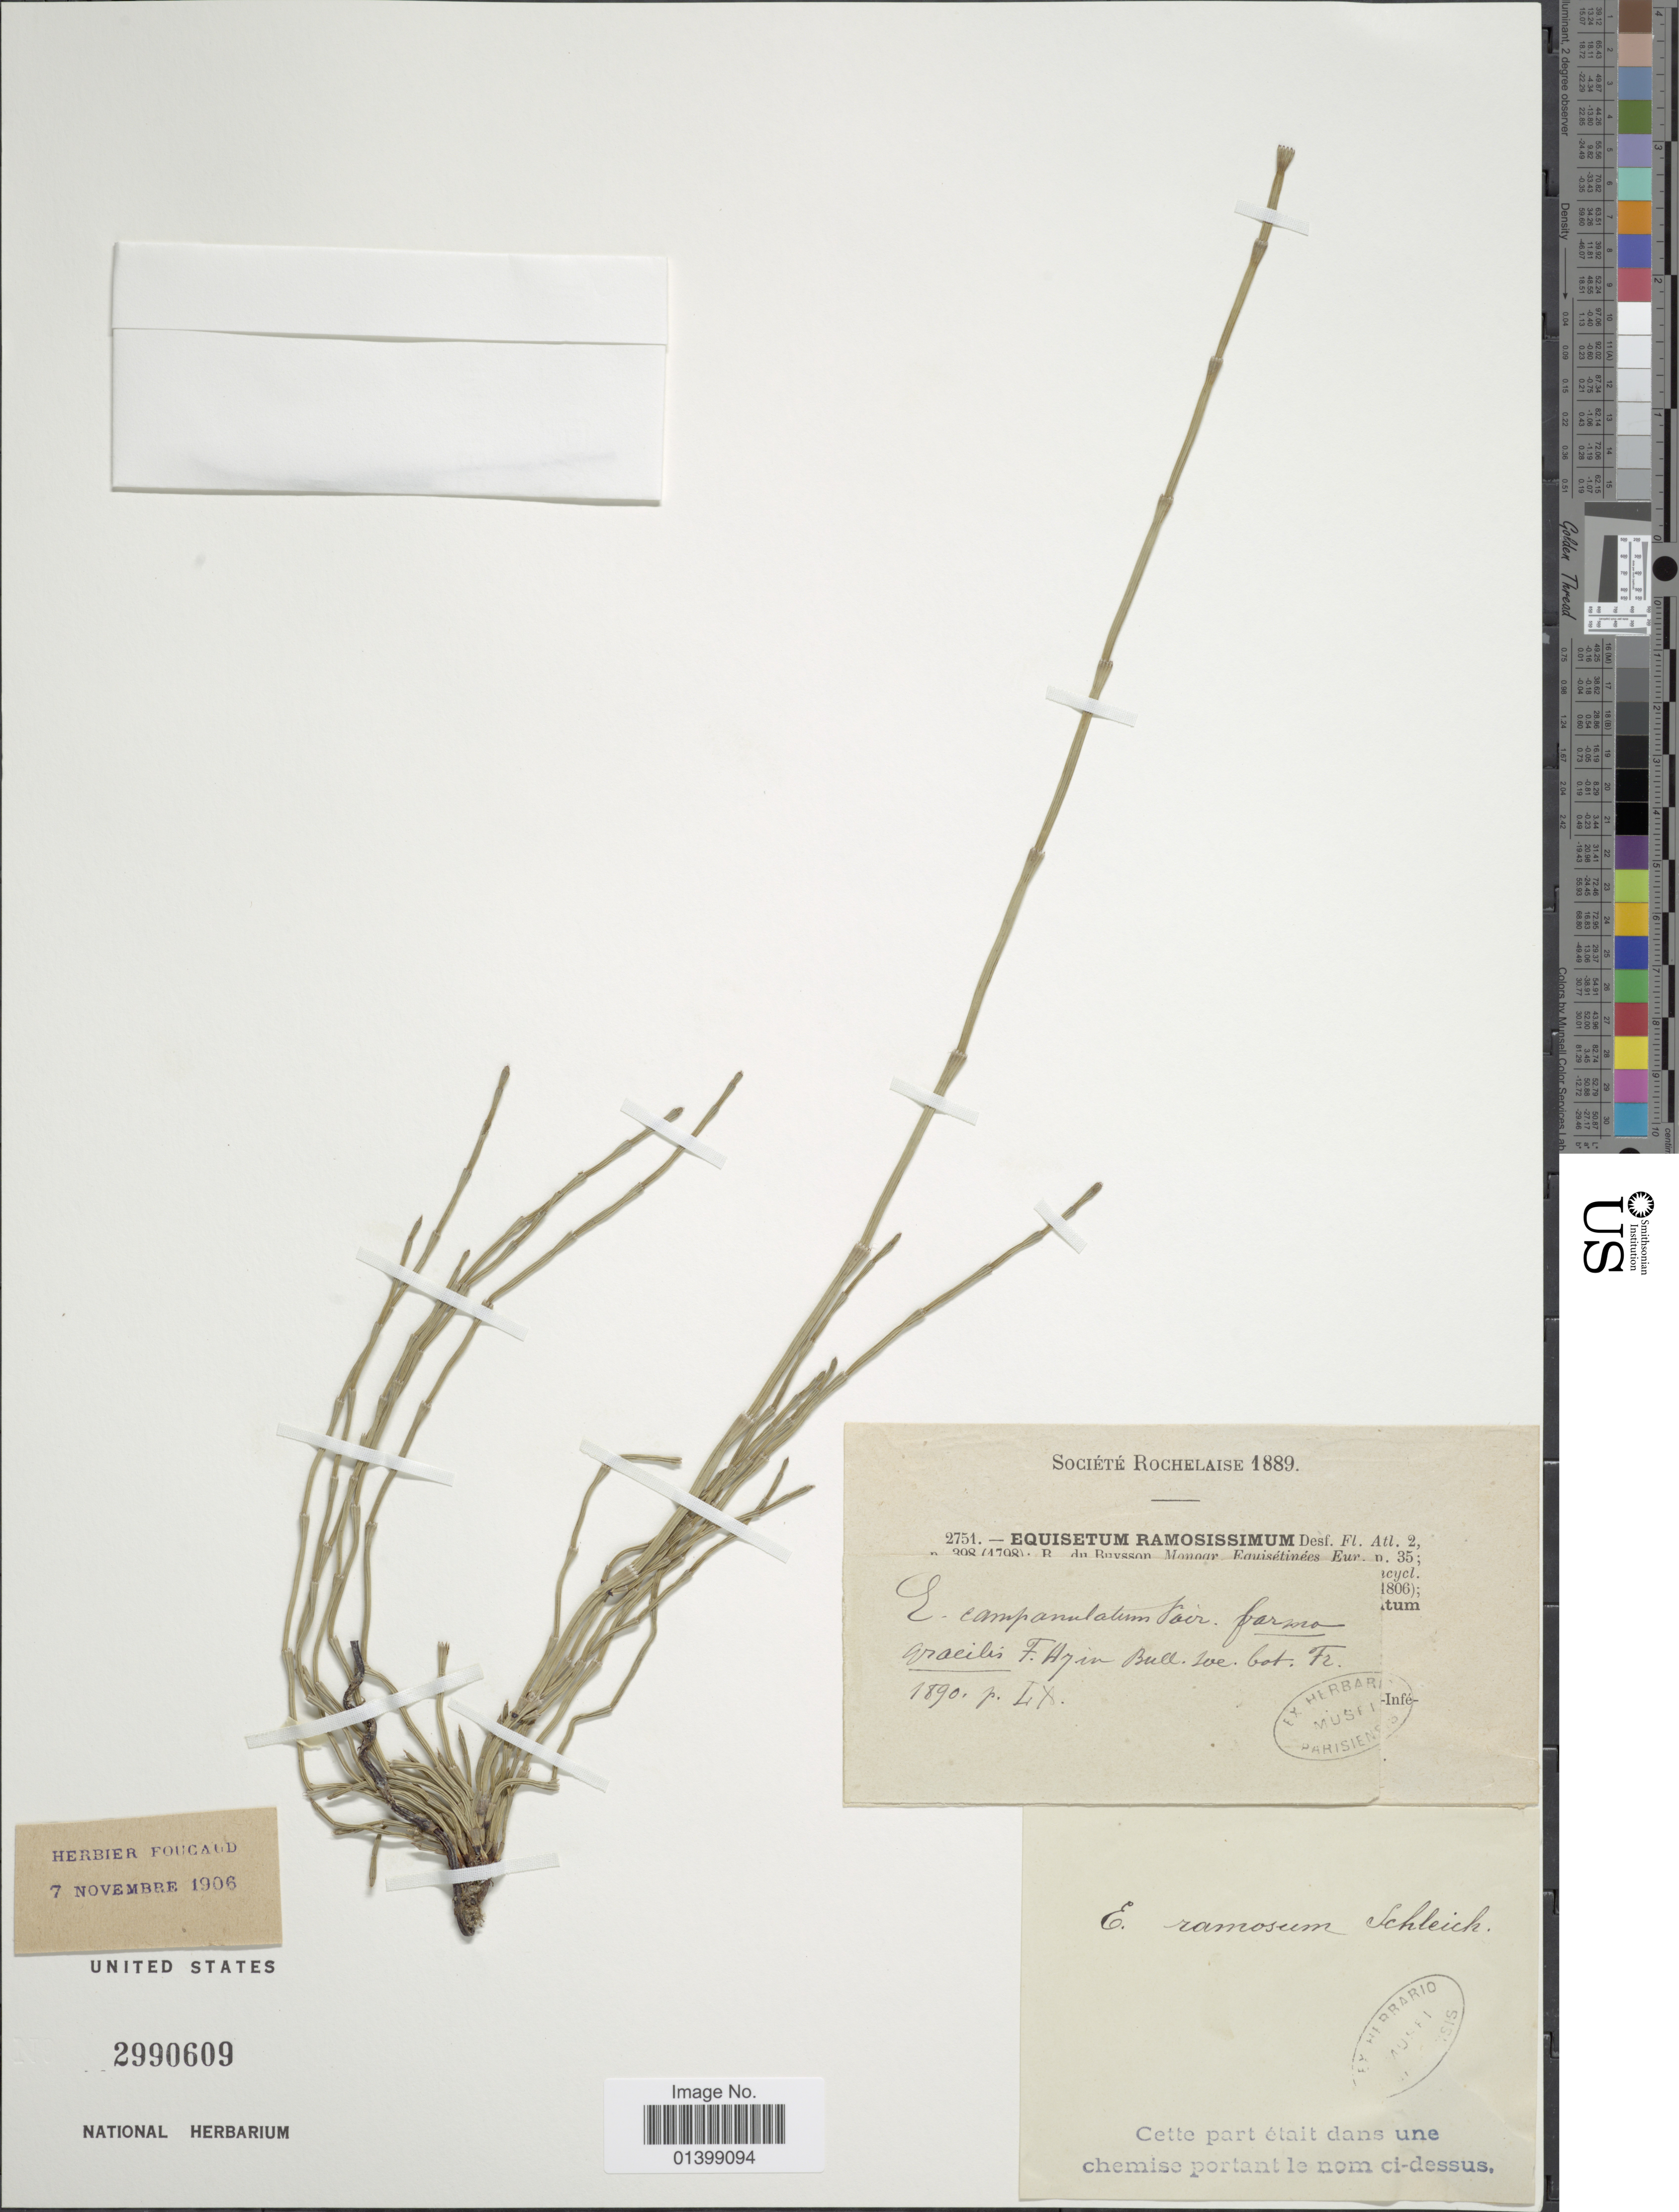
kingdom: Plantae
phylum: Tracheophyta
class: Polypodiopsida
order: Equisetales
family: Equisetaceae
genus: Equisetum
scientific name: Equisetum ramosissimum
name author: Desf.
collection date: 1890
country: France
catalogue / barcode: US 2990609